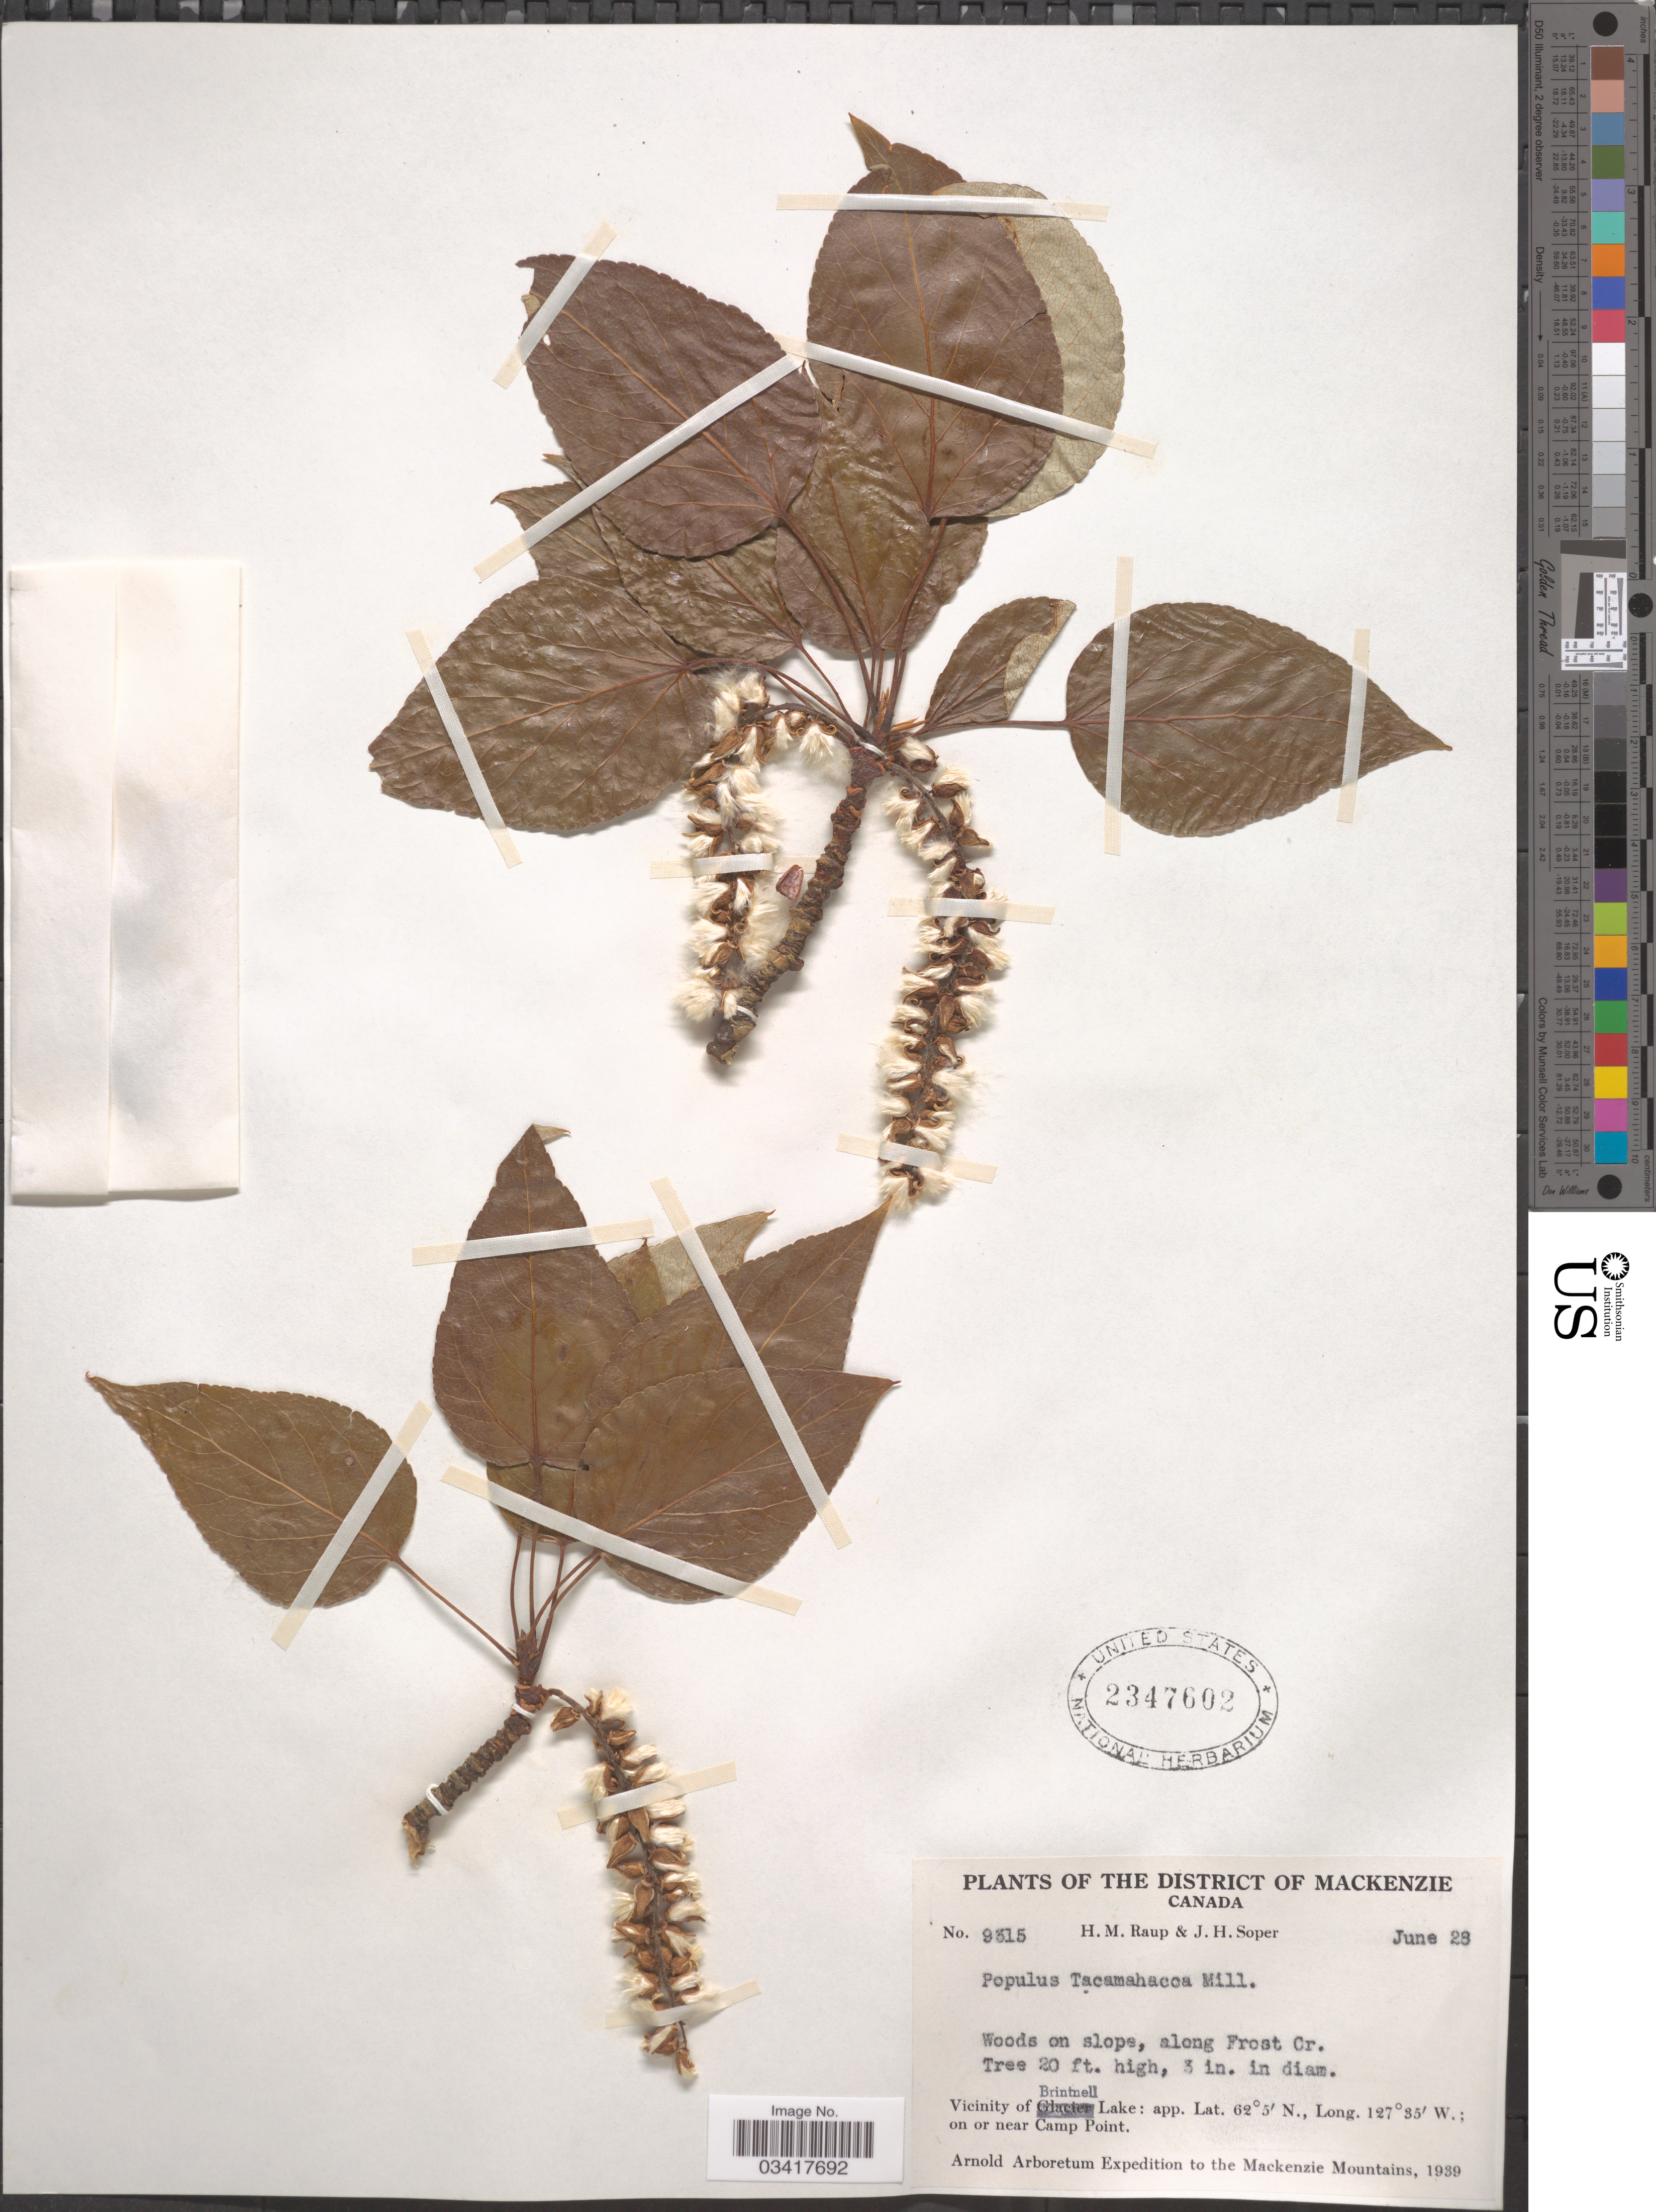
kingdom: Plantae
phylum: Tracheophyta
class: Magnoliopsida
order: Malpighiales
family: Salicaceae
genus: Populus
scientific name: Populus balsamifera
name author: L.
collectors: H. Raup & J. H. Soper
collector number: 9315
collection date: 1939-06-28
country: Canada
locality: The District of Mackenzie. Woods on slope, along Frost Cr. Vicinity of Brintnell Lake, on or near Camp Point. The Mackenzie Mountains.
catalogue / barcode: US 2347602